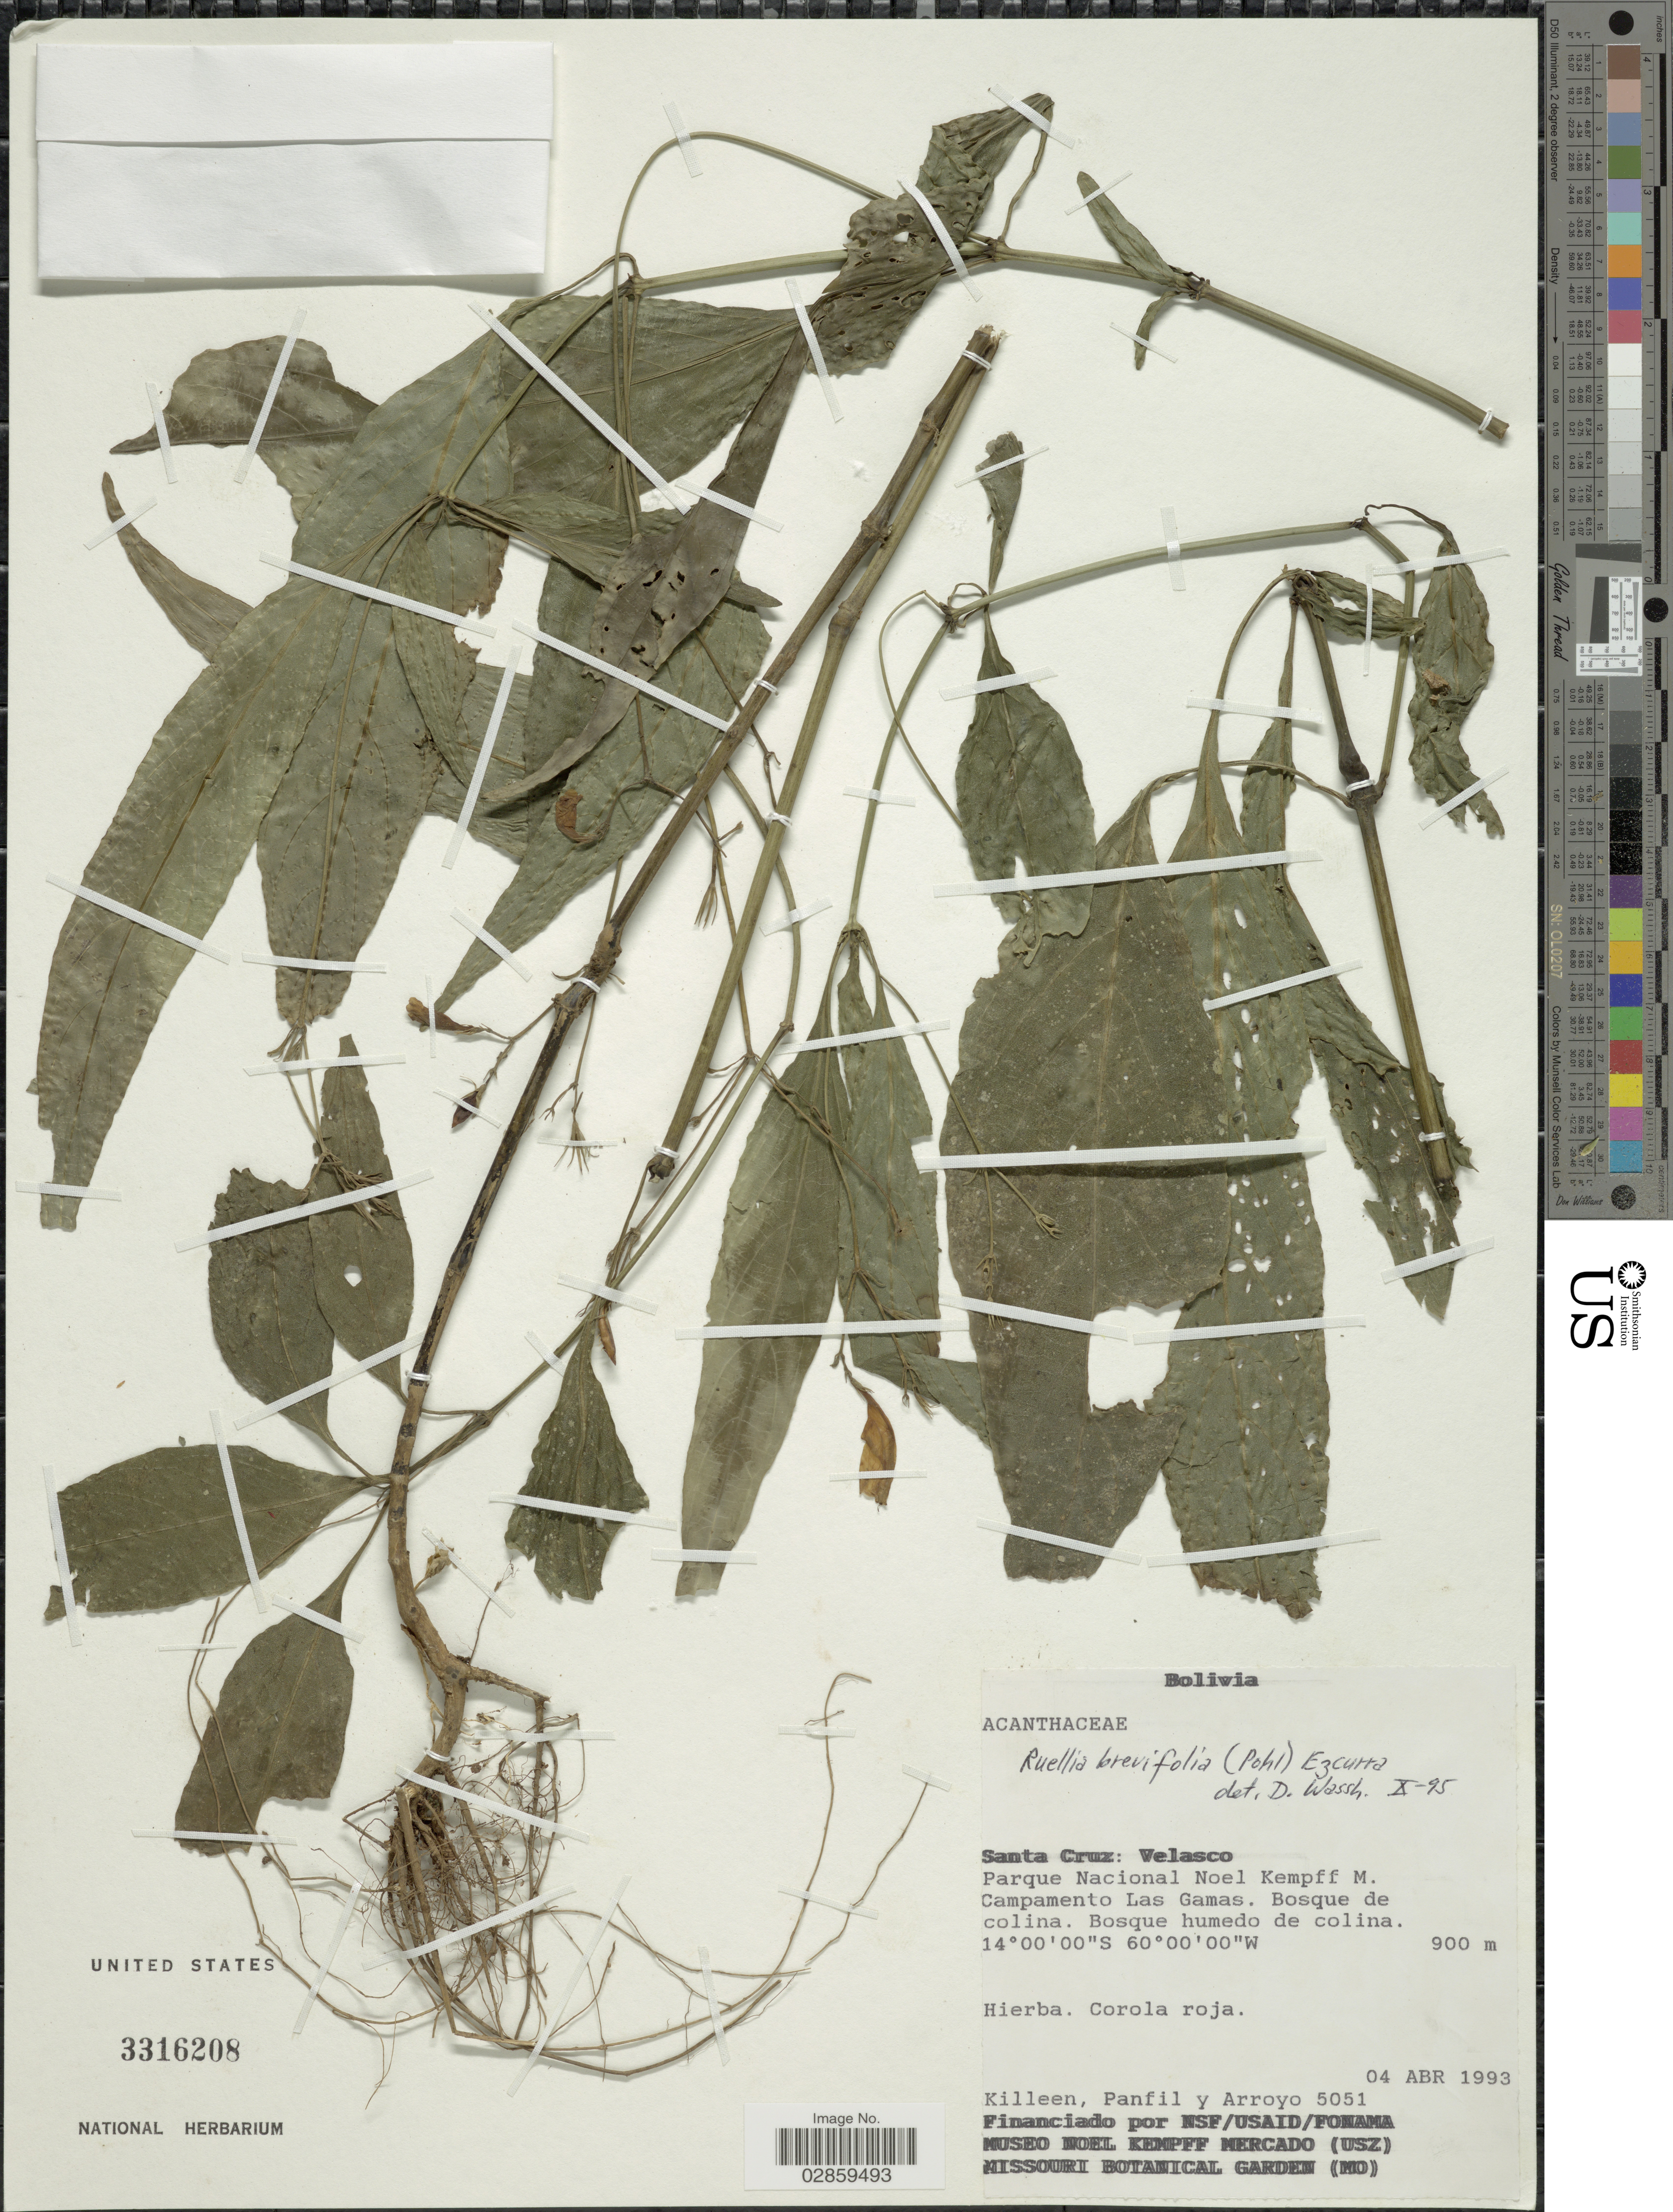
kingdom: Plantae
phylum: Tracheophyta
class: Magnoliopsida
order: Lamiales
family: Acanthaceae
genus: Ruellia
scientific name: Ruellia brevifolia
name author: (Pohl) C. Ezcurra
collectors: Killeen, --, -- Panfil & Arroyo, --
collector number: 5051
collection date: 1993-04-04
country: Bolivia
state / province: Santa Cruz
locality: Velasco, Parque Nacional Noel Kempff M. Campamento Las Gamas.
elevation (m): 900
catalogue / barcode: US 3316208